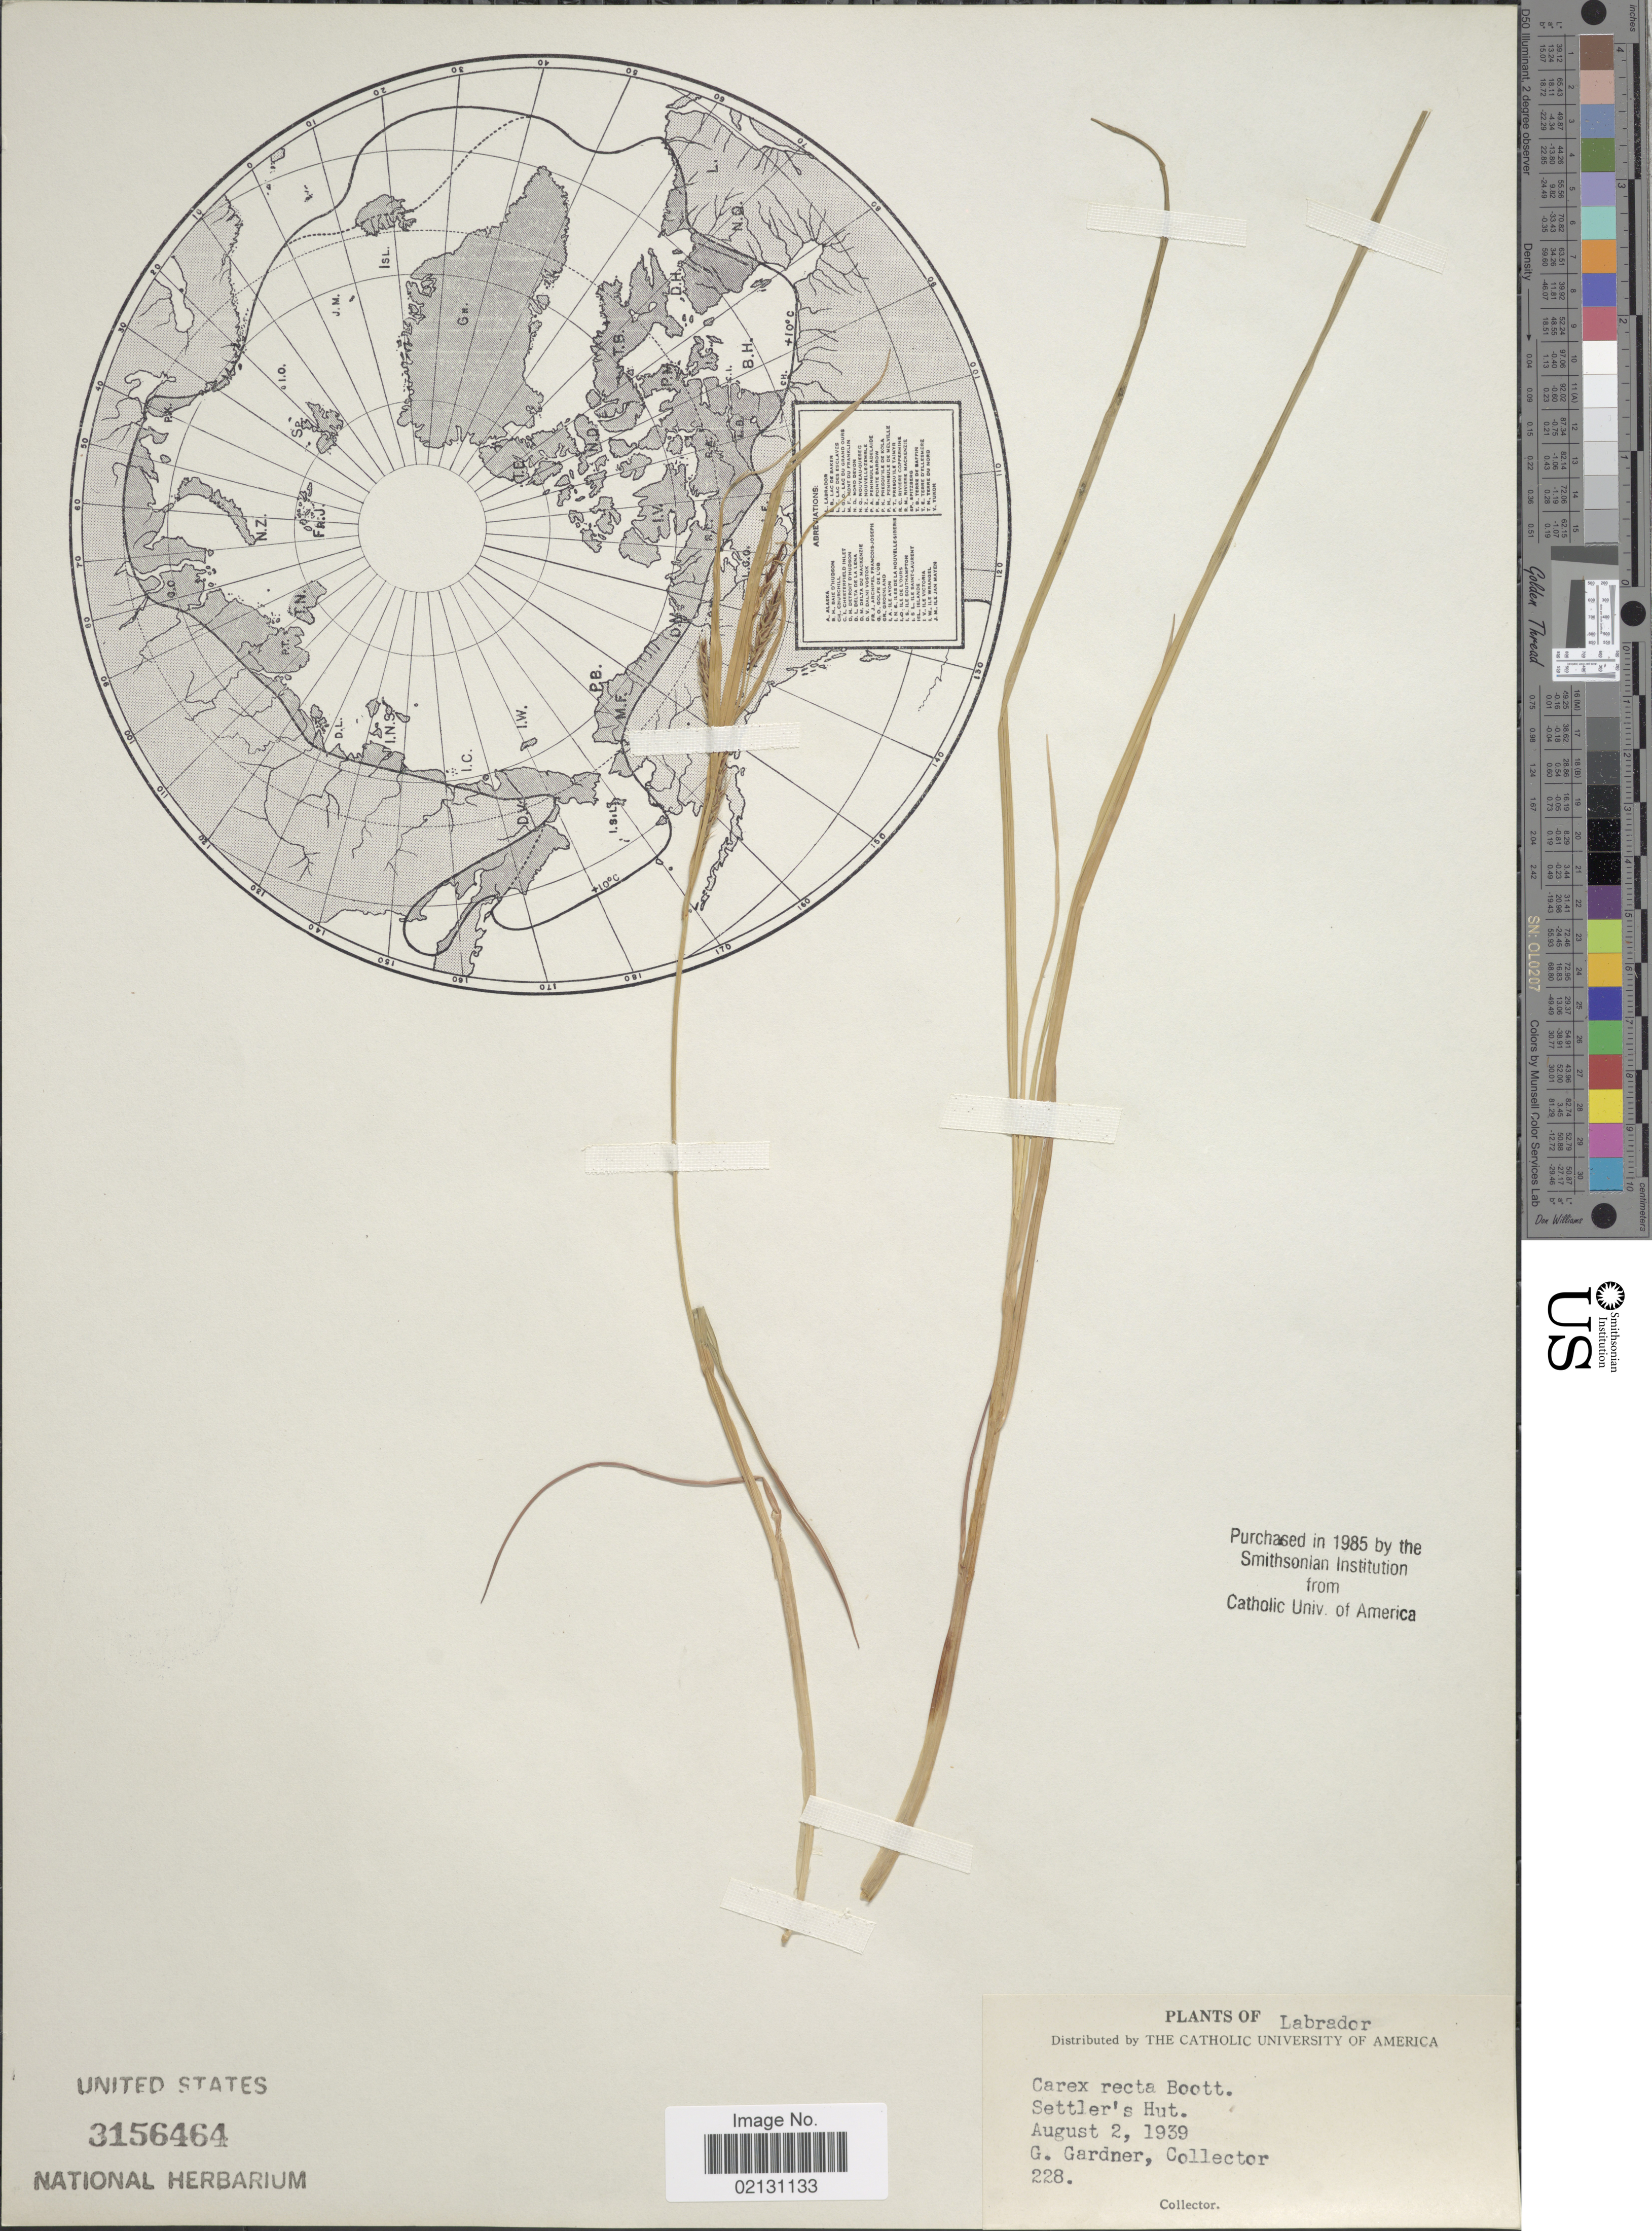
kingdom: Plantae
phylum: Tracheophyta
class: Liliopsida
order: Poales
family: Cyperaceae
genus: Carex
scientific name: Carex recta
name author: Boott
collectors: G. Gardner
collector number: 228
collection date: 1939-08-02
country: Canada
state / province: Newfoundland and Labrador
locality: Settler's Hut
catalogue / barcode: US 3156464